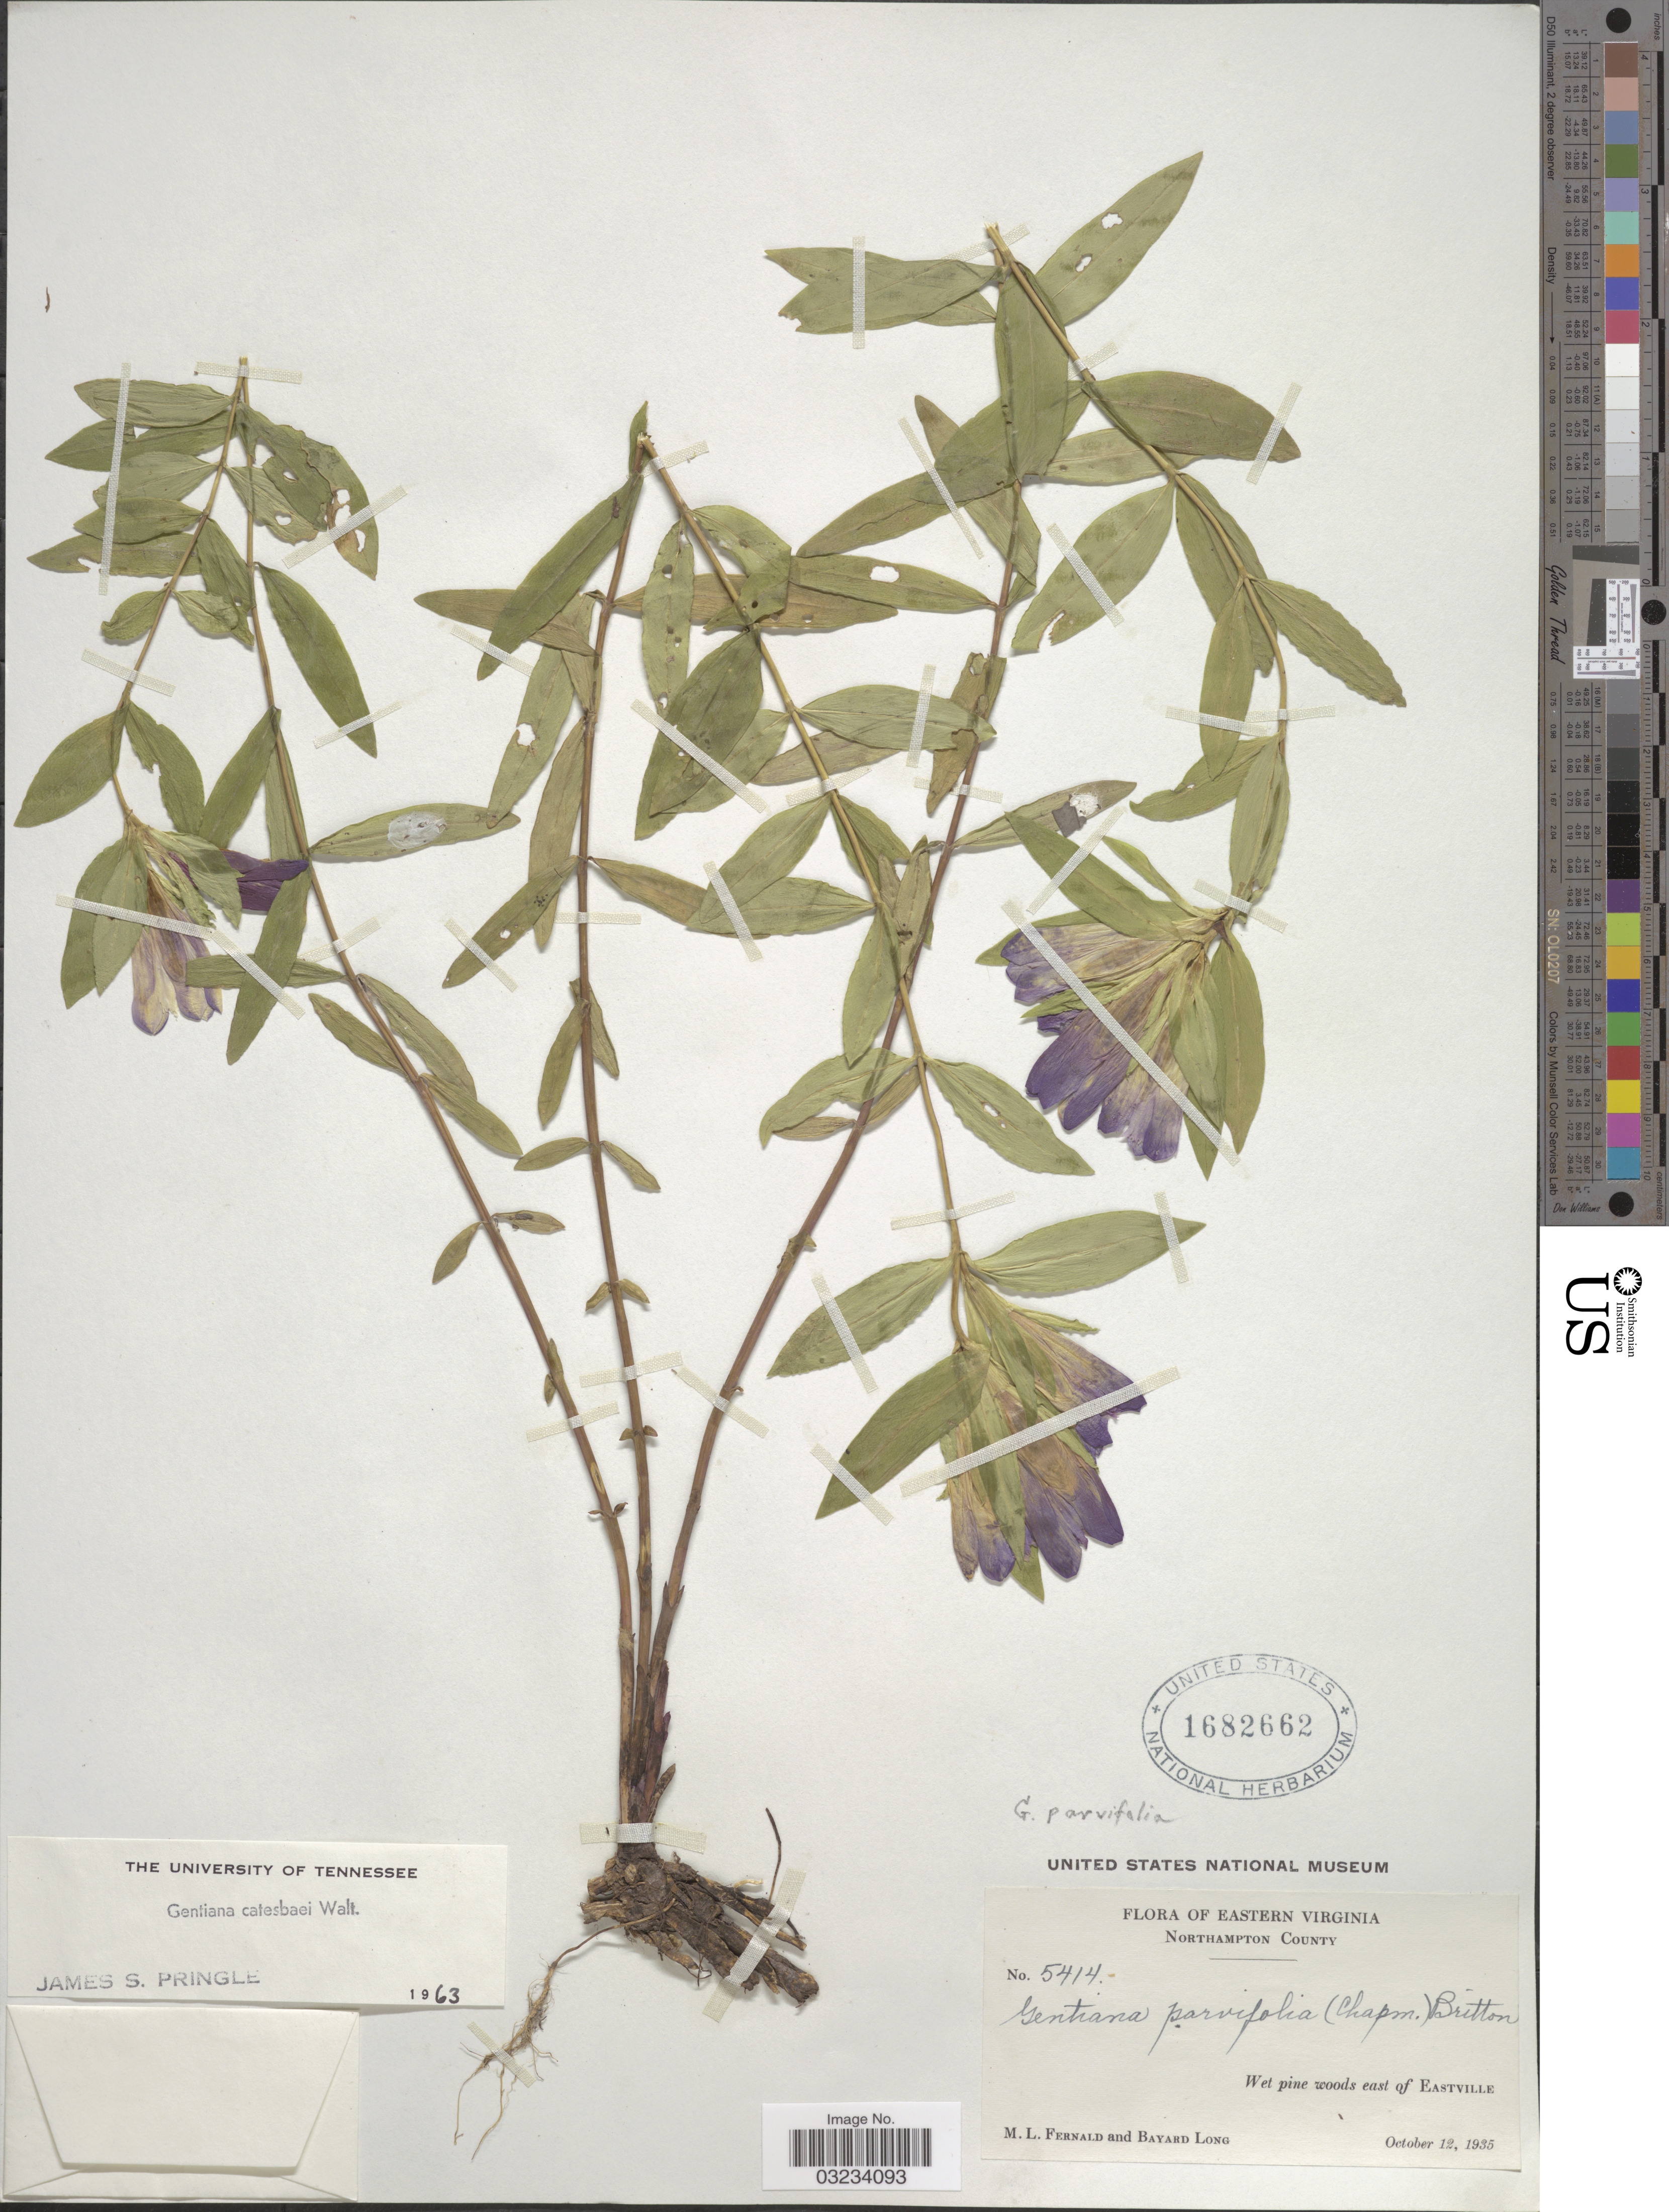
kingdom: Plantae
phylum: Tracheophyta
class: Magnoliopsida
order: Gentianales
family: Gentianaceae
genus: Gentiana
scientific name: Gentiana catesbaei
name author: Walter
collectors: M. L. Fernald & B. Long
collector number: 5414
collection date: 1935-10-12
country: United States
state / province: Virginia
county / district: Northampton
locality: Eastern Virginia, Wet pine woods E of Eastville.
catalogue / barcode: US 1682662